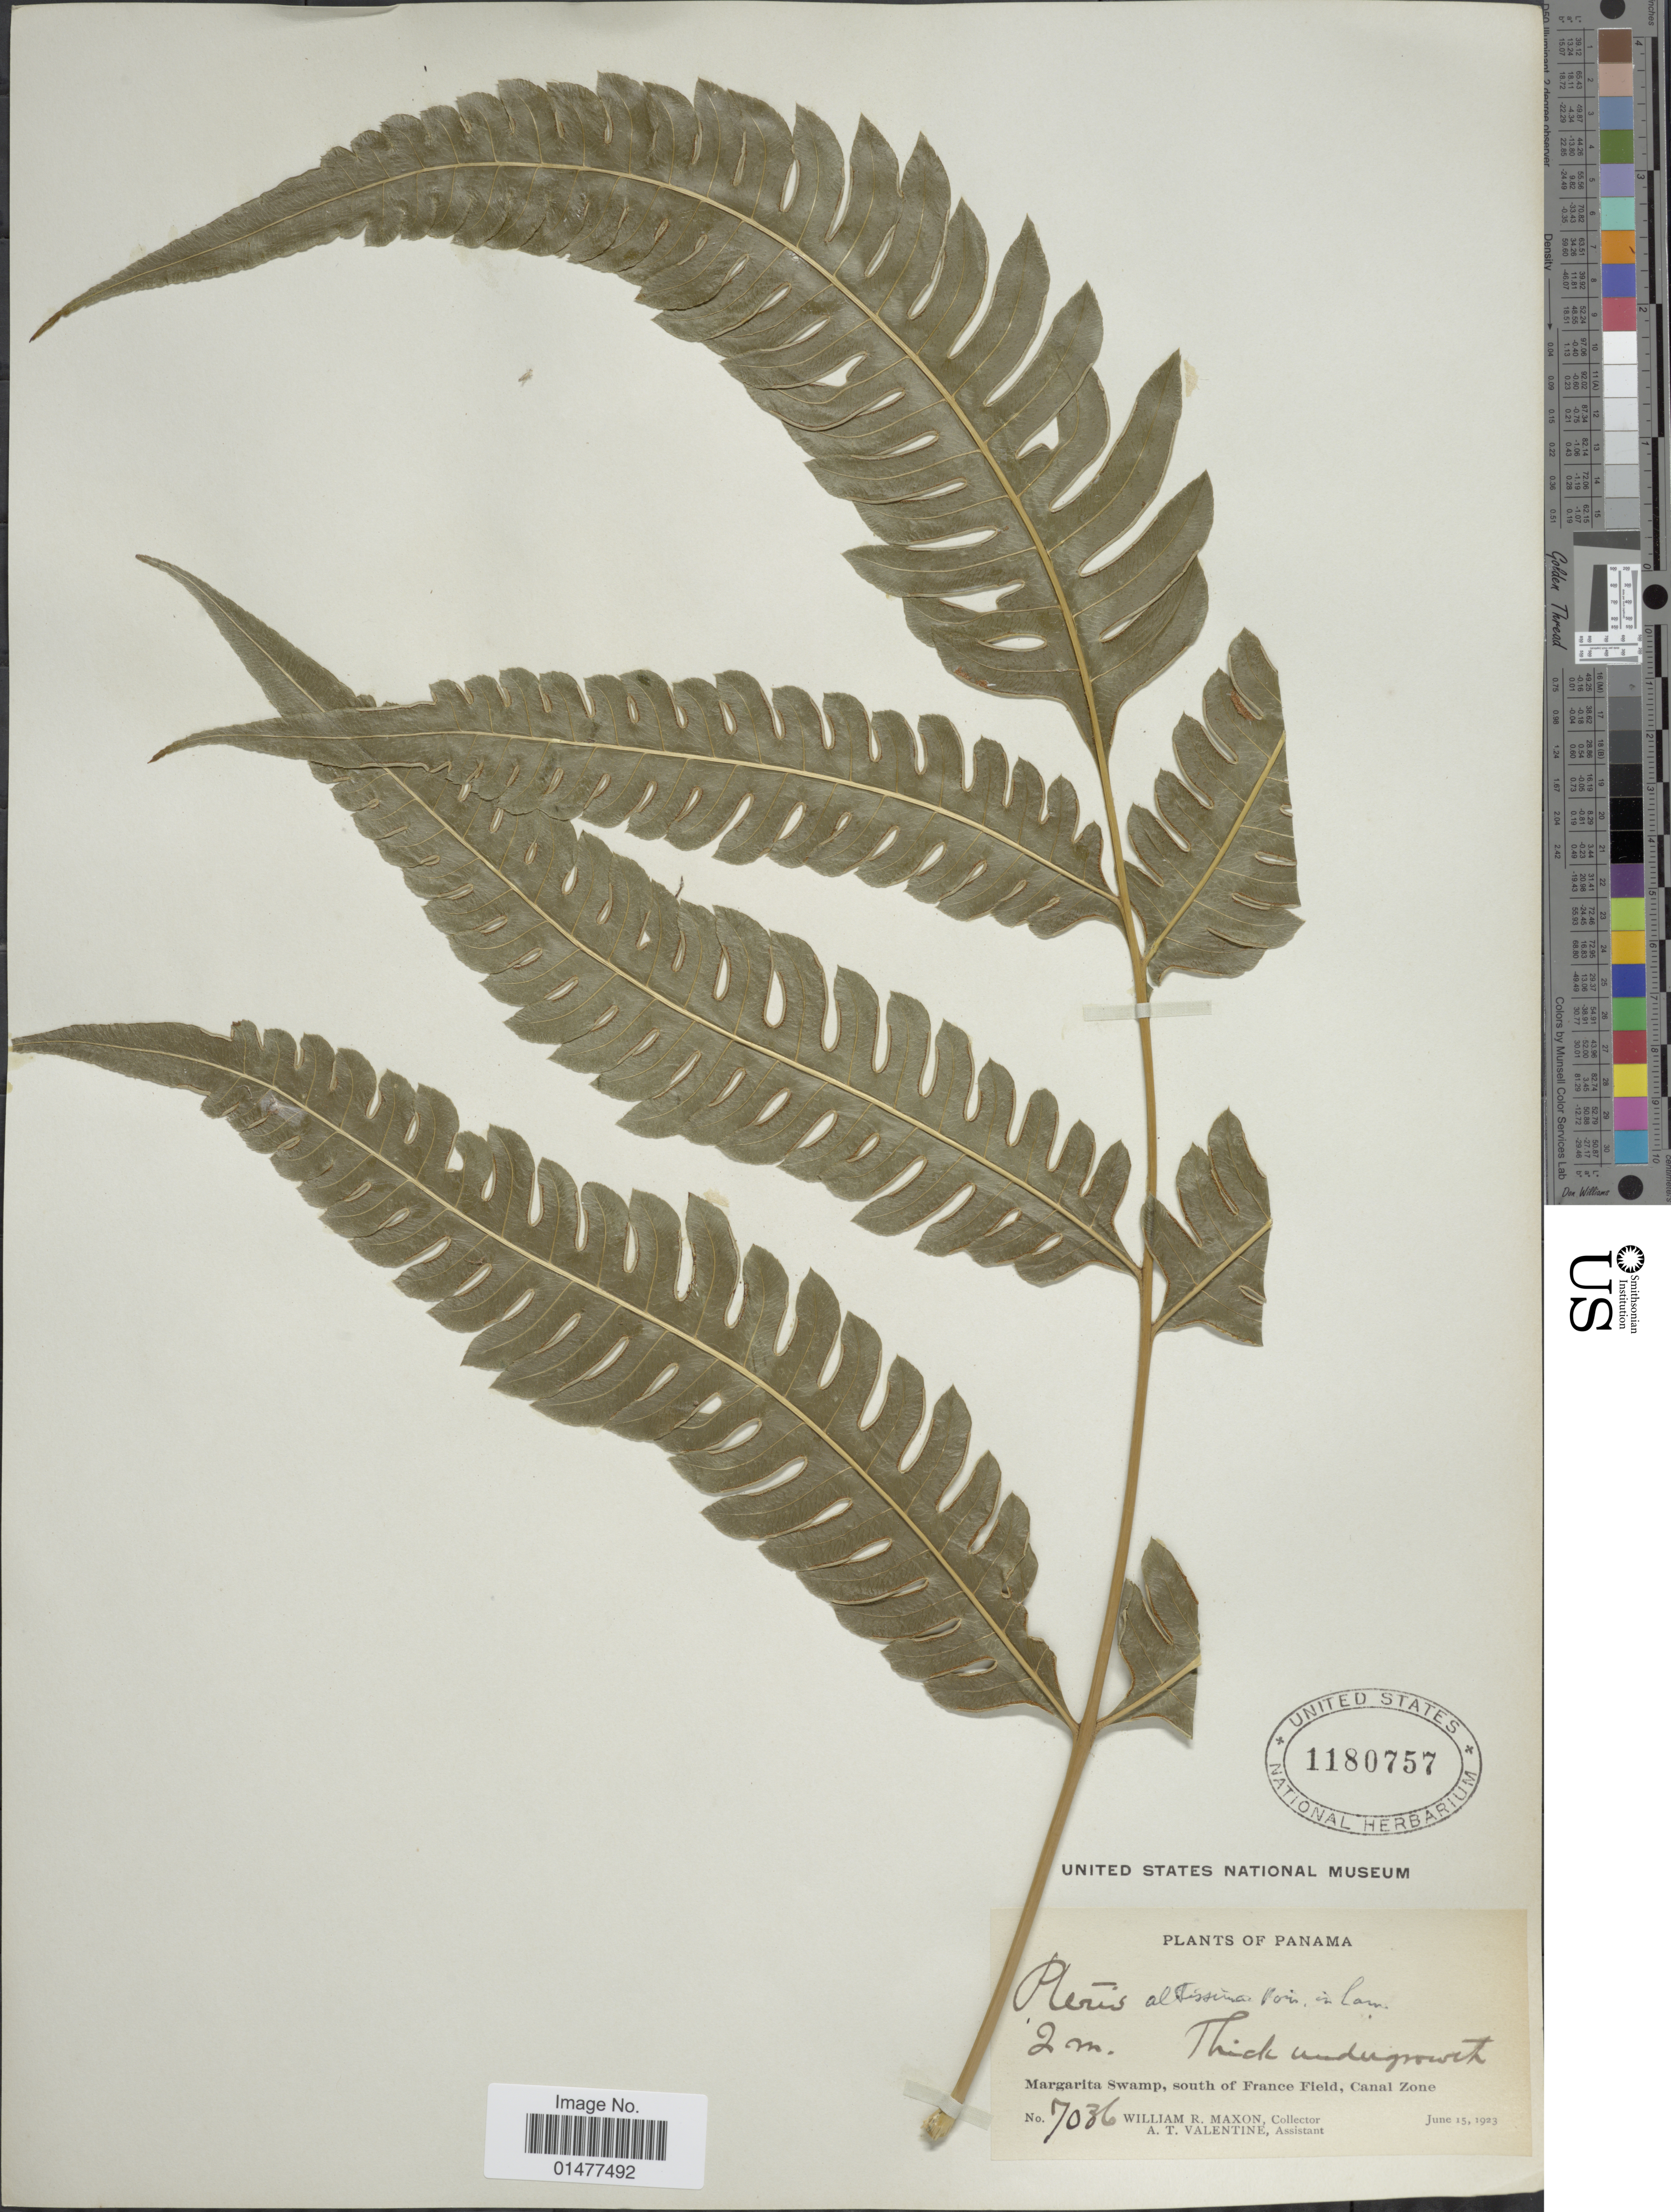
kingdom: Plantae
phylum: Tracheophyta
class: Polypodiopsida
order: Polypodiales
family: Pteridaceae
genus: Pteris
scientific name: Pteris altissima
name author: Poir.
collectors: W. R. Maxon & A. Valentine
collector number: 7036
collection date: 1923-06-15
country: Panama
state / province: Colón / Panamá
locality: Canal Zone, Margarita Swamp, south of France Field.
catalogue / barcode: US 1180757